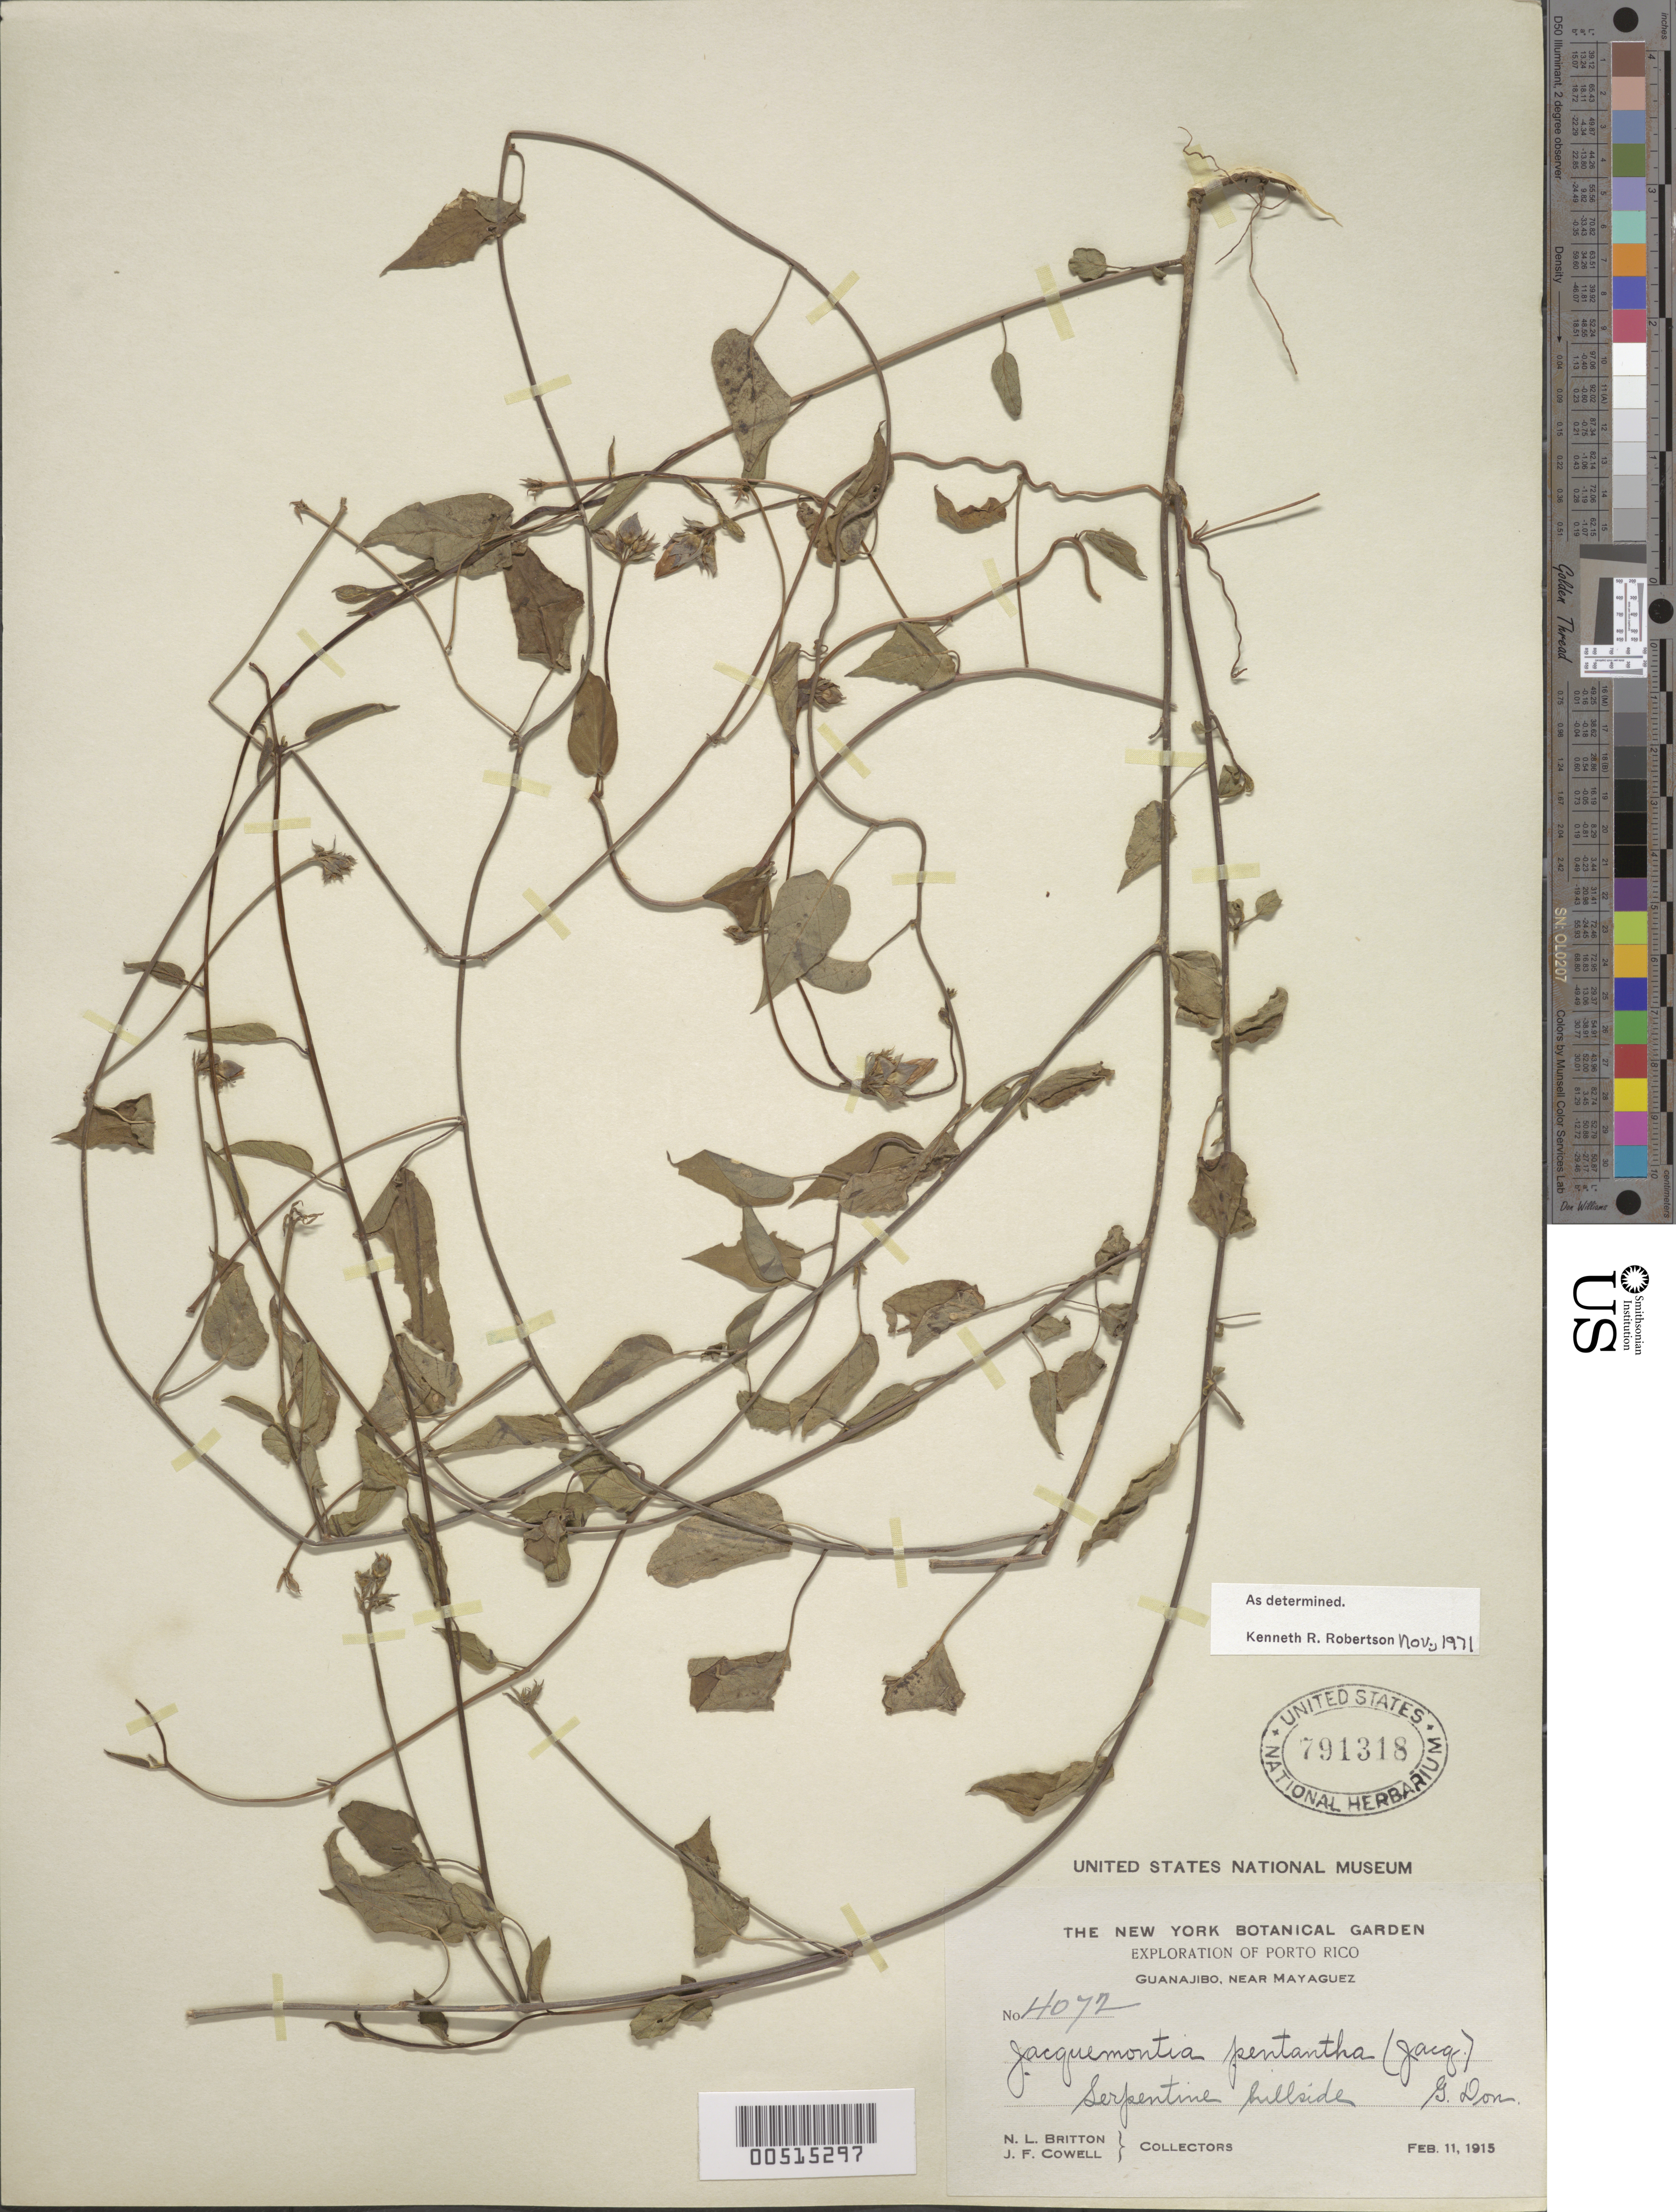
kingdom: Plantae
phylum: Tracheophyta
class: Magnoliopsida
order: Solanales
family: Convolvulaceae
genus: Jacquemontia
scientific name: Jacquemontia pentanthos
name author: (Jacq.) G. Don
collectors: N. Britton & J. F. Cowell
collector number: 4072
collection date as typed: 11 Feb 1915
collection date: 1915-02-11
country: Puerto Rico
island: Greater Antilles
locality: Guanajibo, near Mayaguez. Serpentine hillside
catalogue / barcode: US 791318